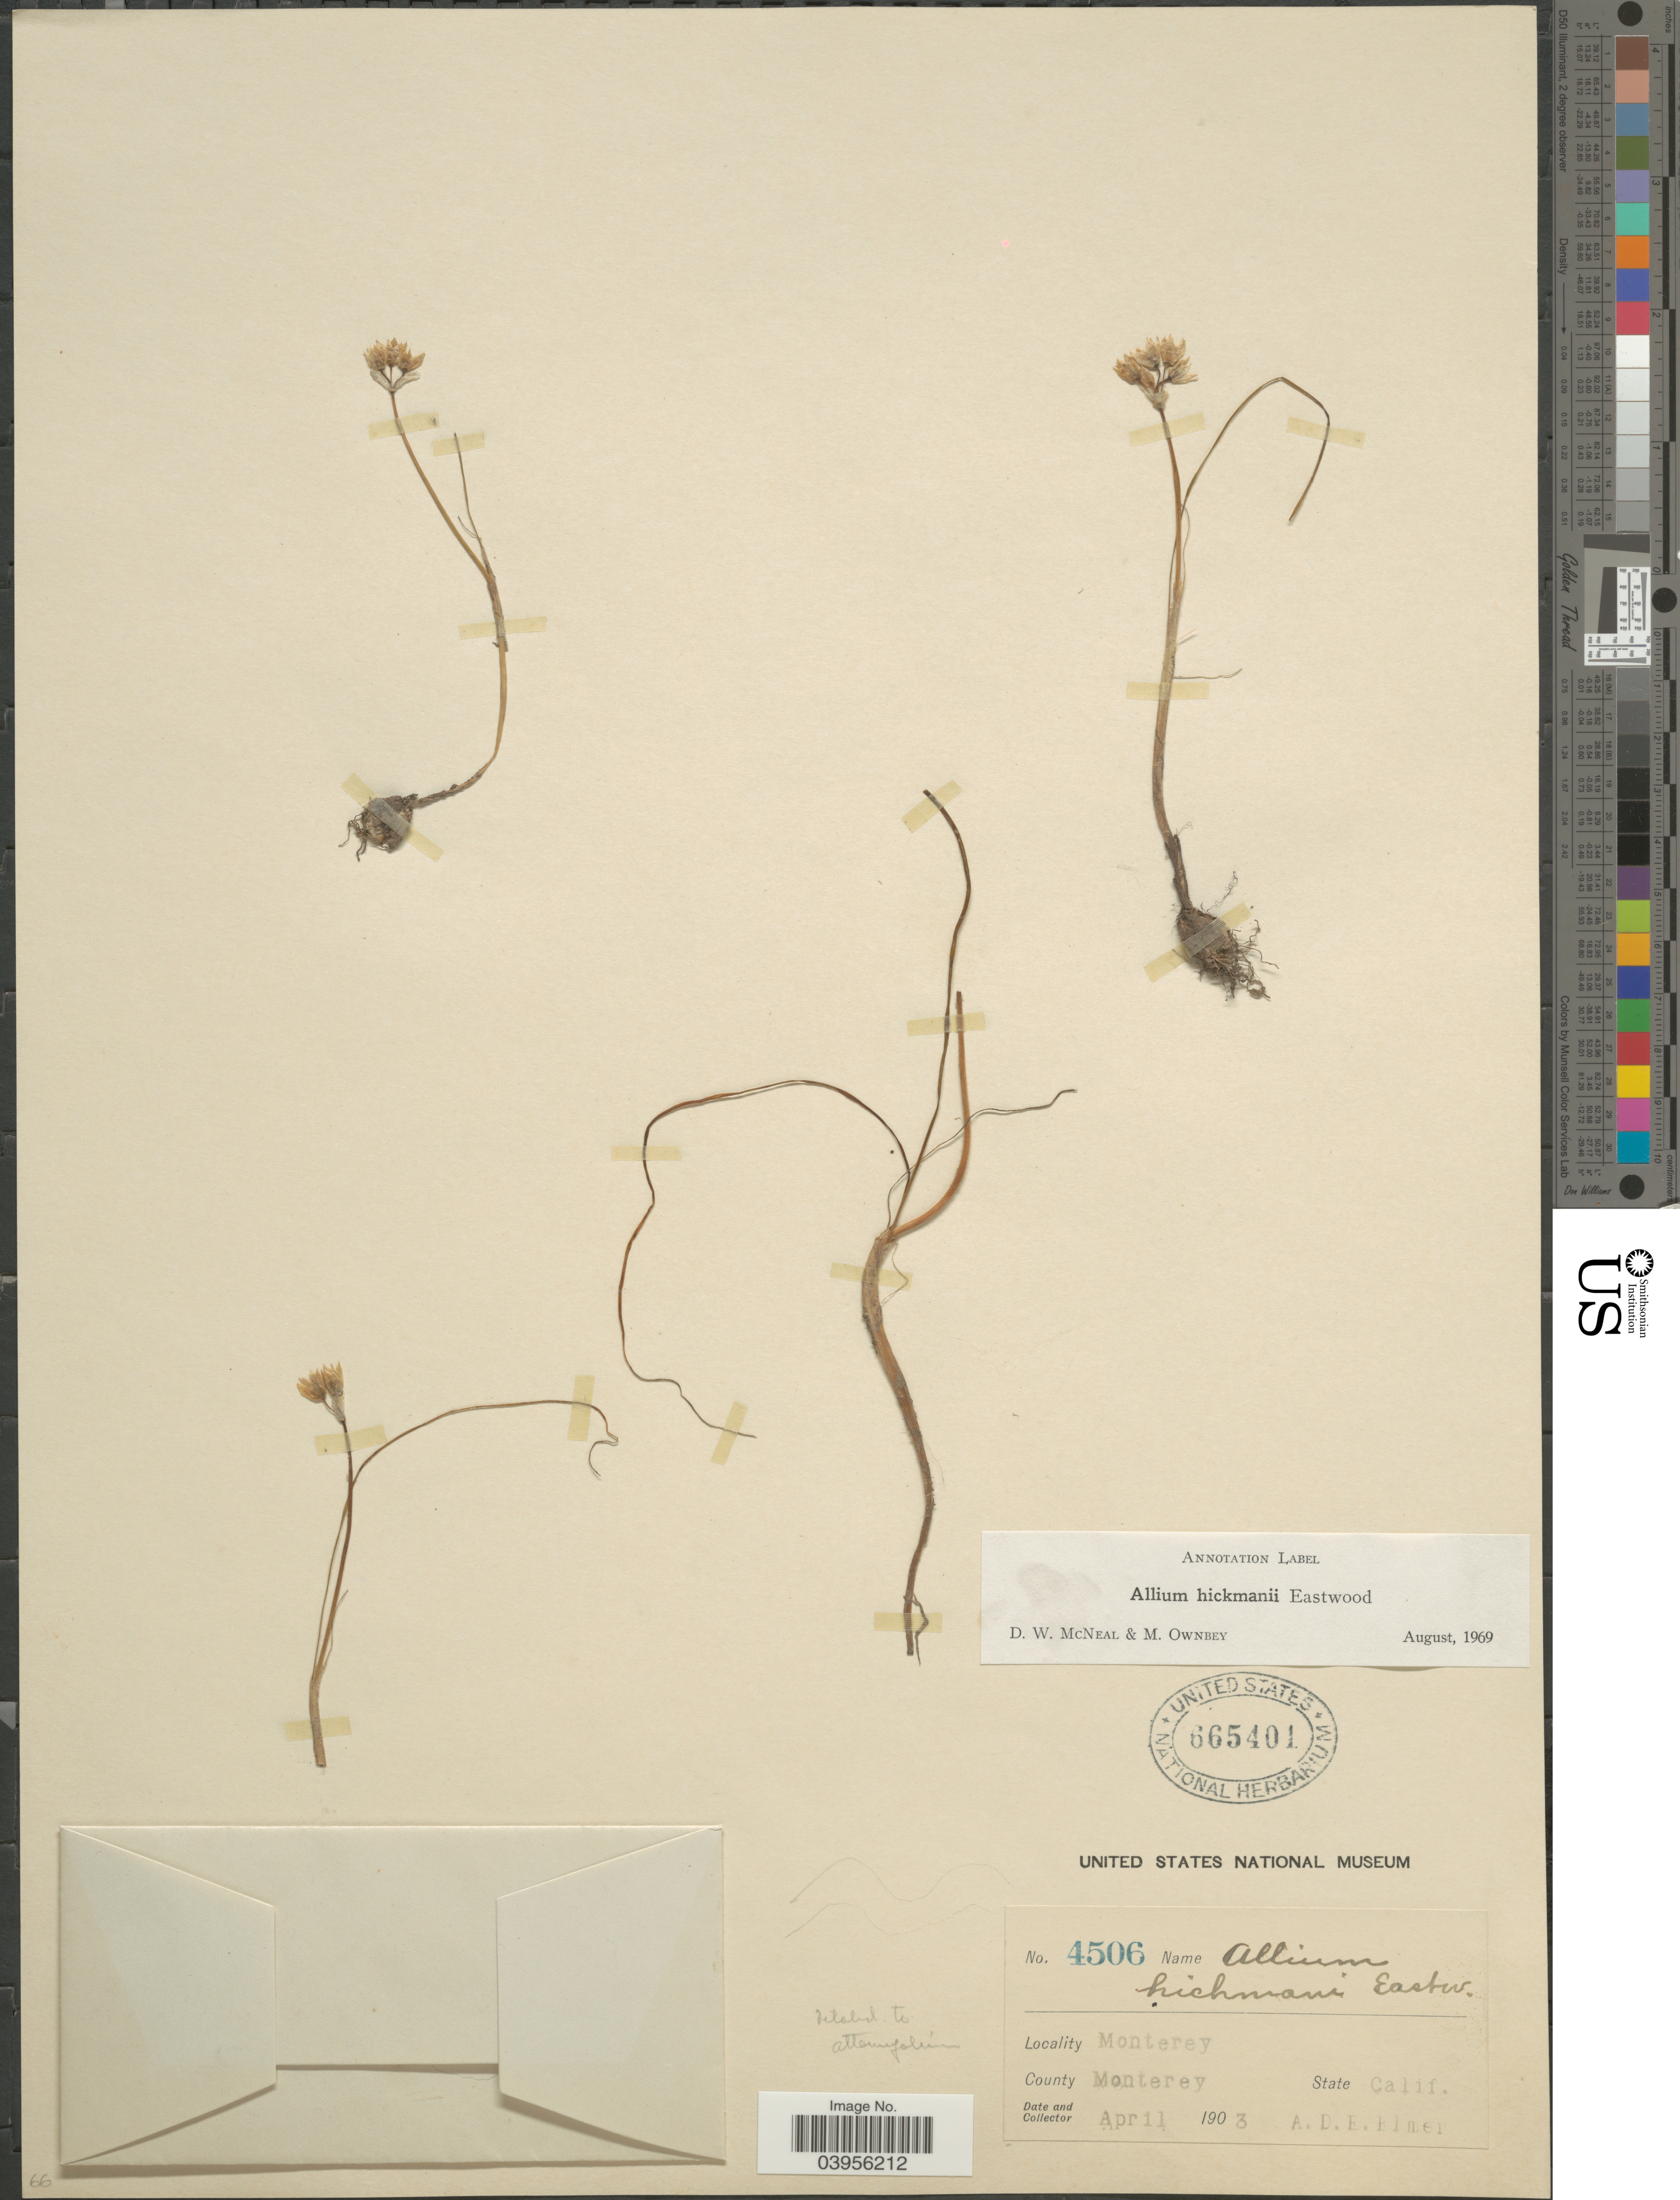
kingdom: Plantae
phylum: Tracheophyta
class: Liliopsida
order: Asparagales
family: Amaryllidaceae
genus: Allium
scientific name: Allium hickmani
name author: Eastw.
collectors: A. D. E. Elmer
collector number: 4506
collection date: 1903-04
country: United States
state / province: California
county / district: Monterey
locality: Monterey. County Monterey.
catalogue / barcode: US 665401